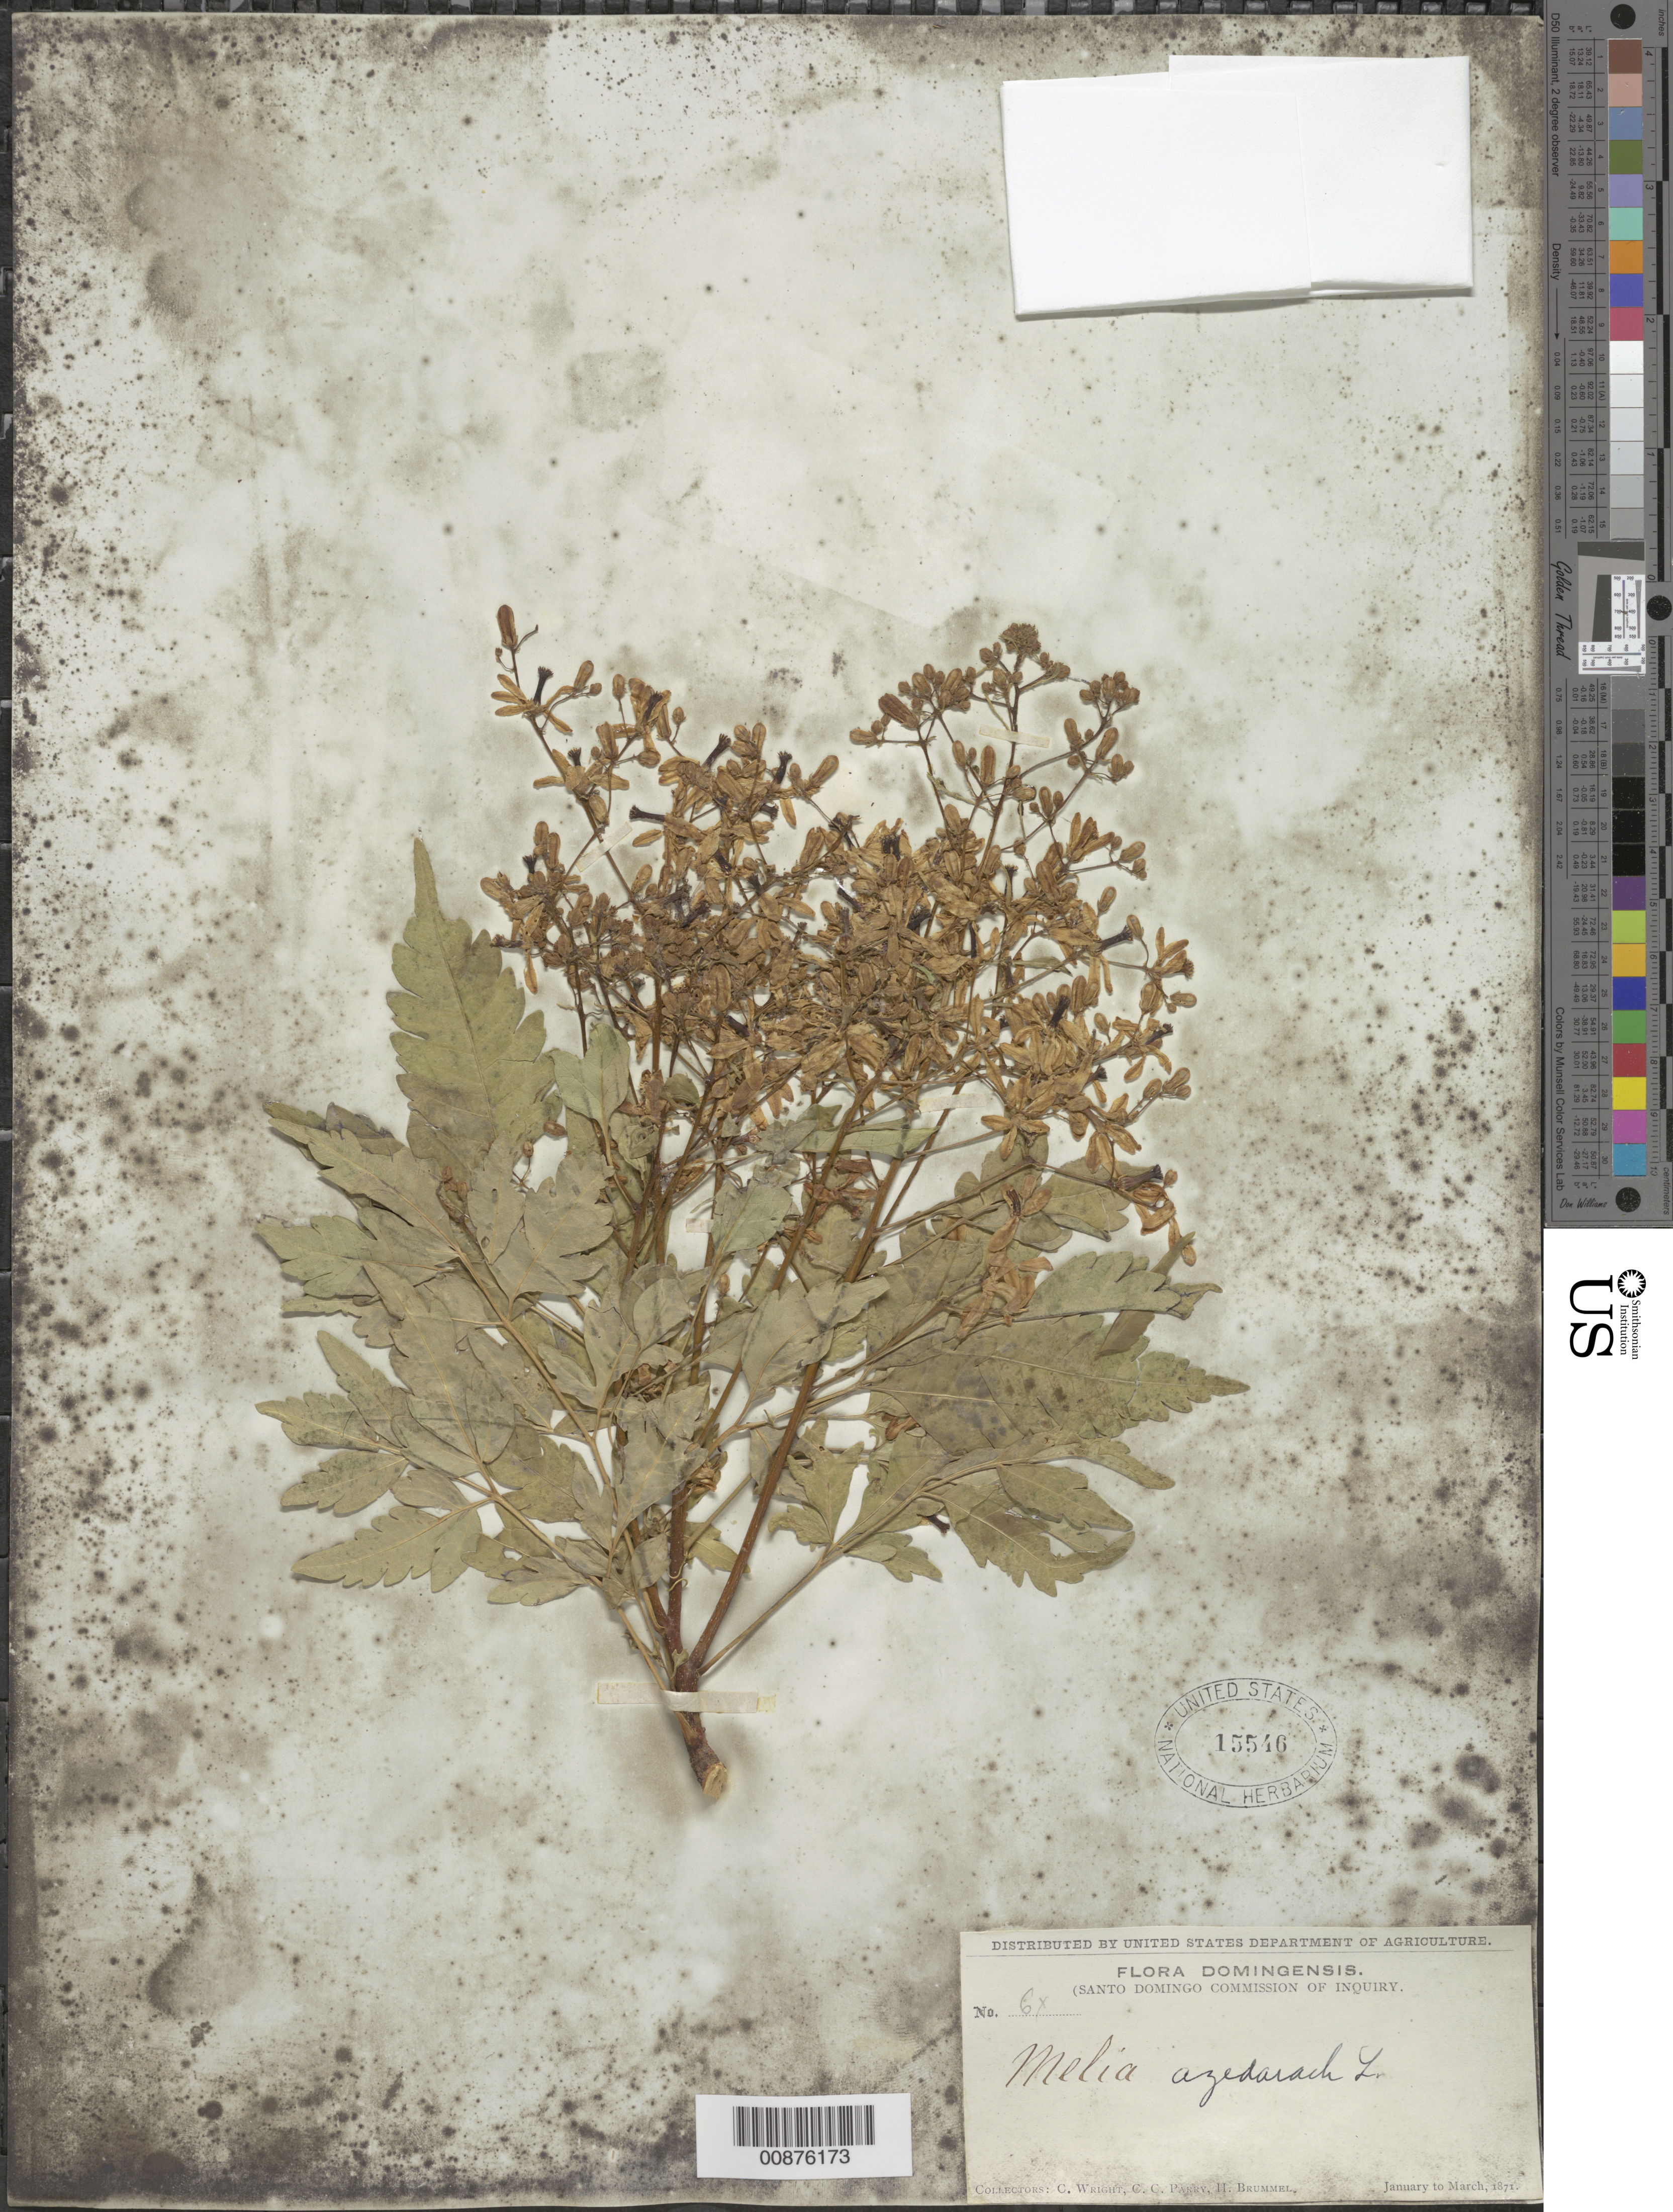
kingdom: Plantae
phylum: Tracheophyta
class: Magnoliopsida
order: Sapindales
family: Meliaceae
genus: Melia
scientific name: Melia azedarach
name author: L.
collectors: C. Wright, C. C. Parry & H. Brummel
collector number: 6X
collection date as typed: Jan 1871 to -- Mar 1871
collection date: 1871-01/1871-03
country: Dominican Republic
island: Hispaniola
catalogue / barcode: US 15546